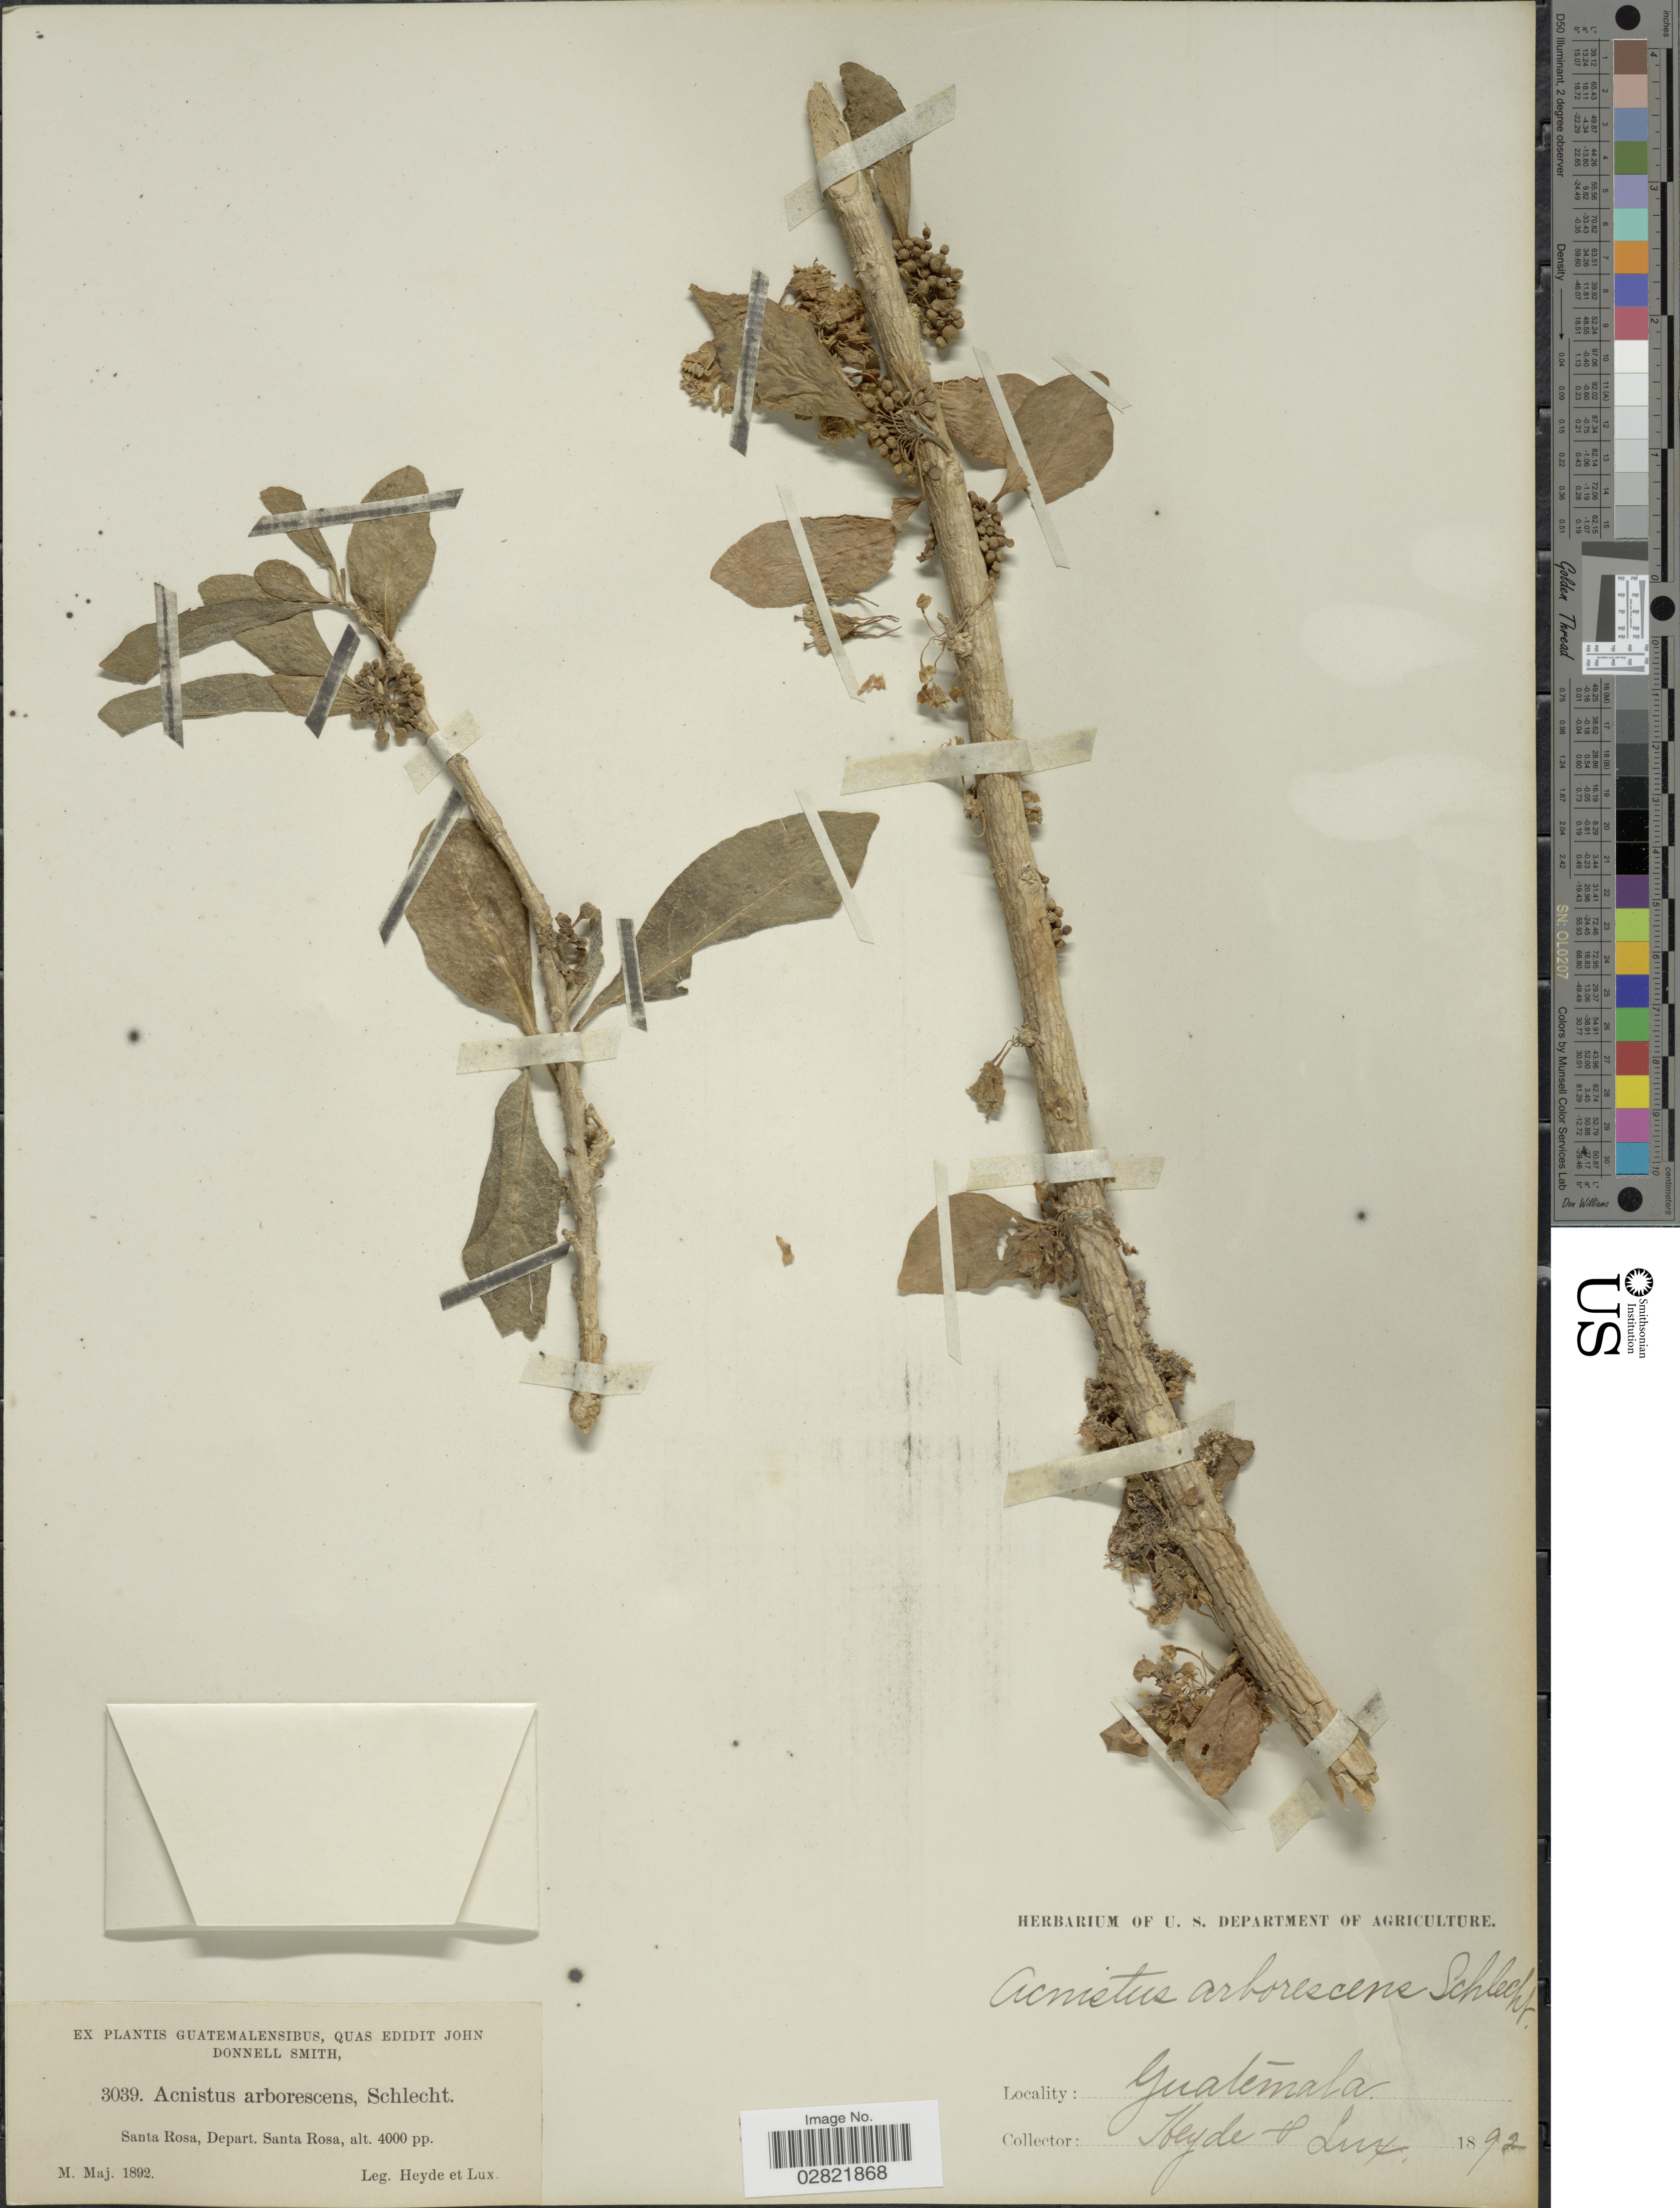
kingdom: Plantae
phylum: Tracheophyta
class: Magnoliopsida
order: Solanales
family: Solanaceae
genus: Acnistus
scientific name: Acnistus arborescens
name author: (L.) Schltdl.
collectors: Heyde & Lux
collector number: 3039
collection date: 1892-05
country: Guatemala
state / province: Santa Rosa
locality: Santa Rosa, Depart. Santa Rosa.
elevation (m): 1219